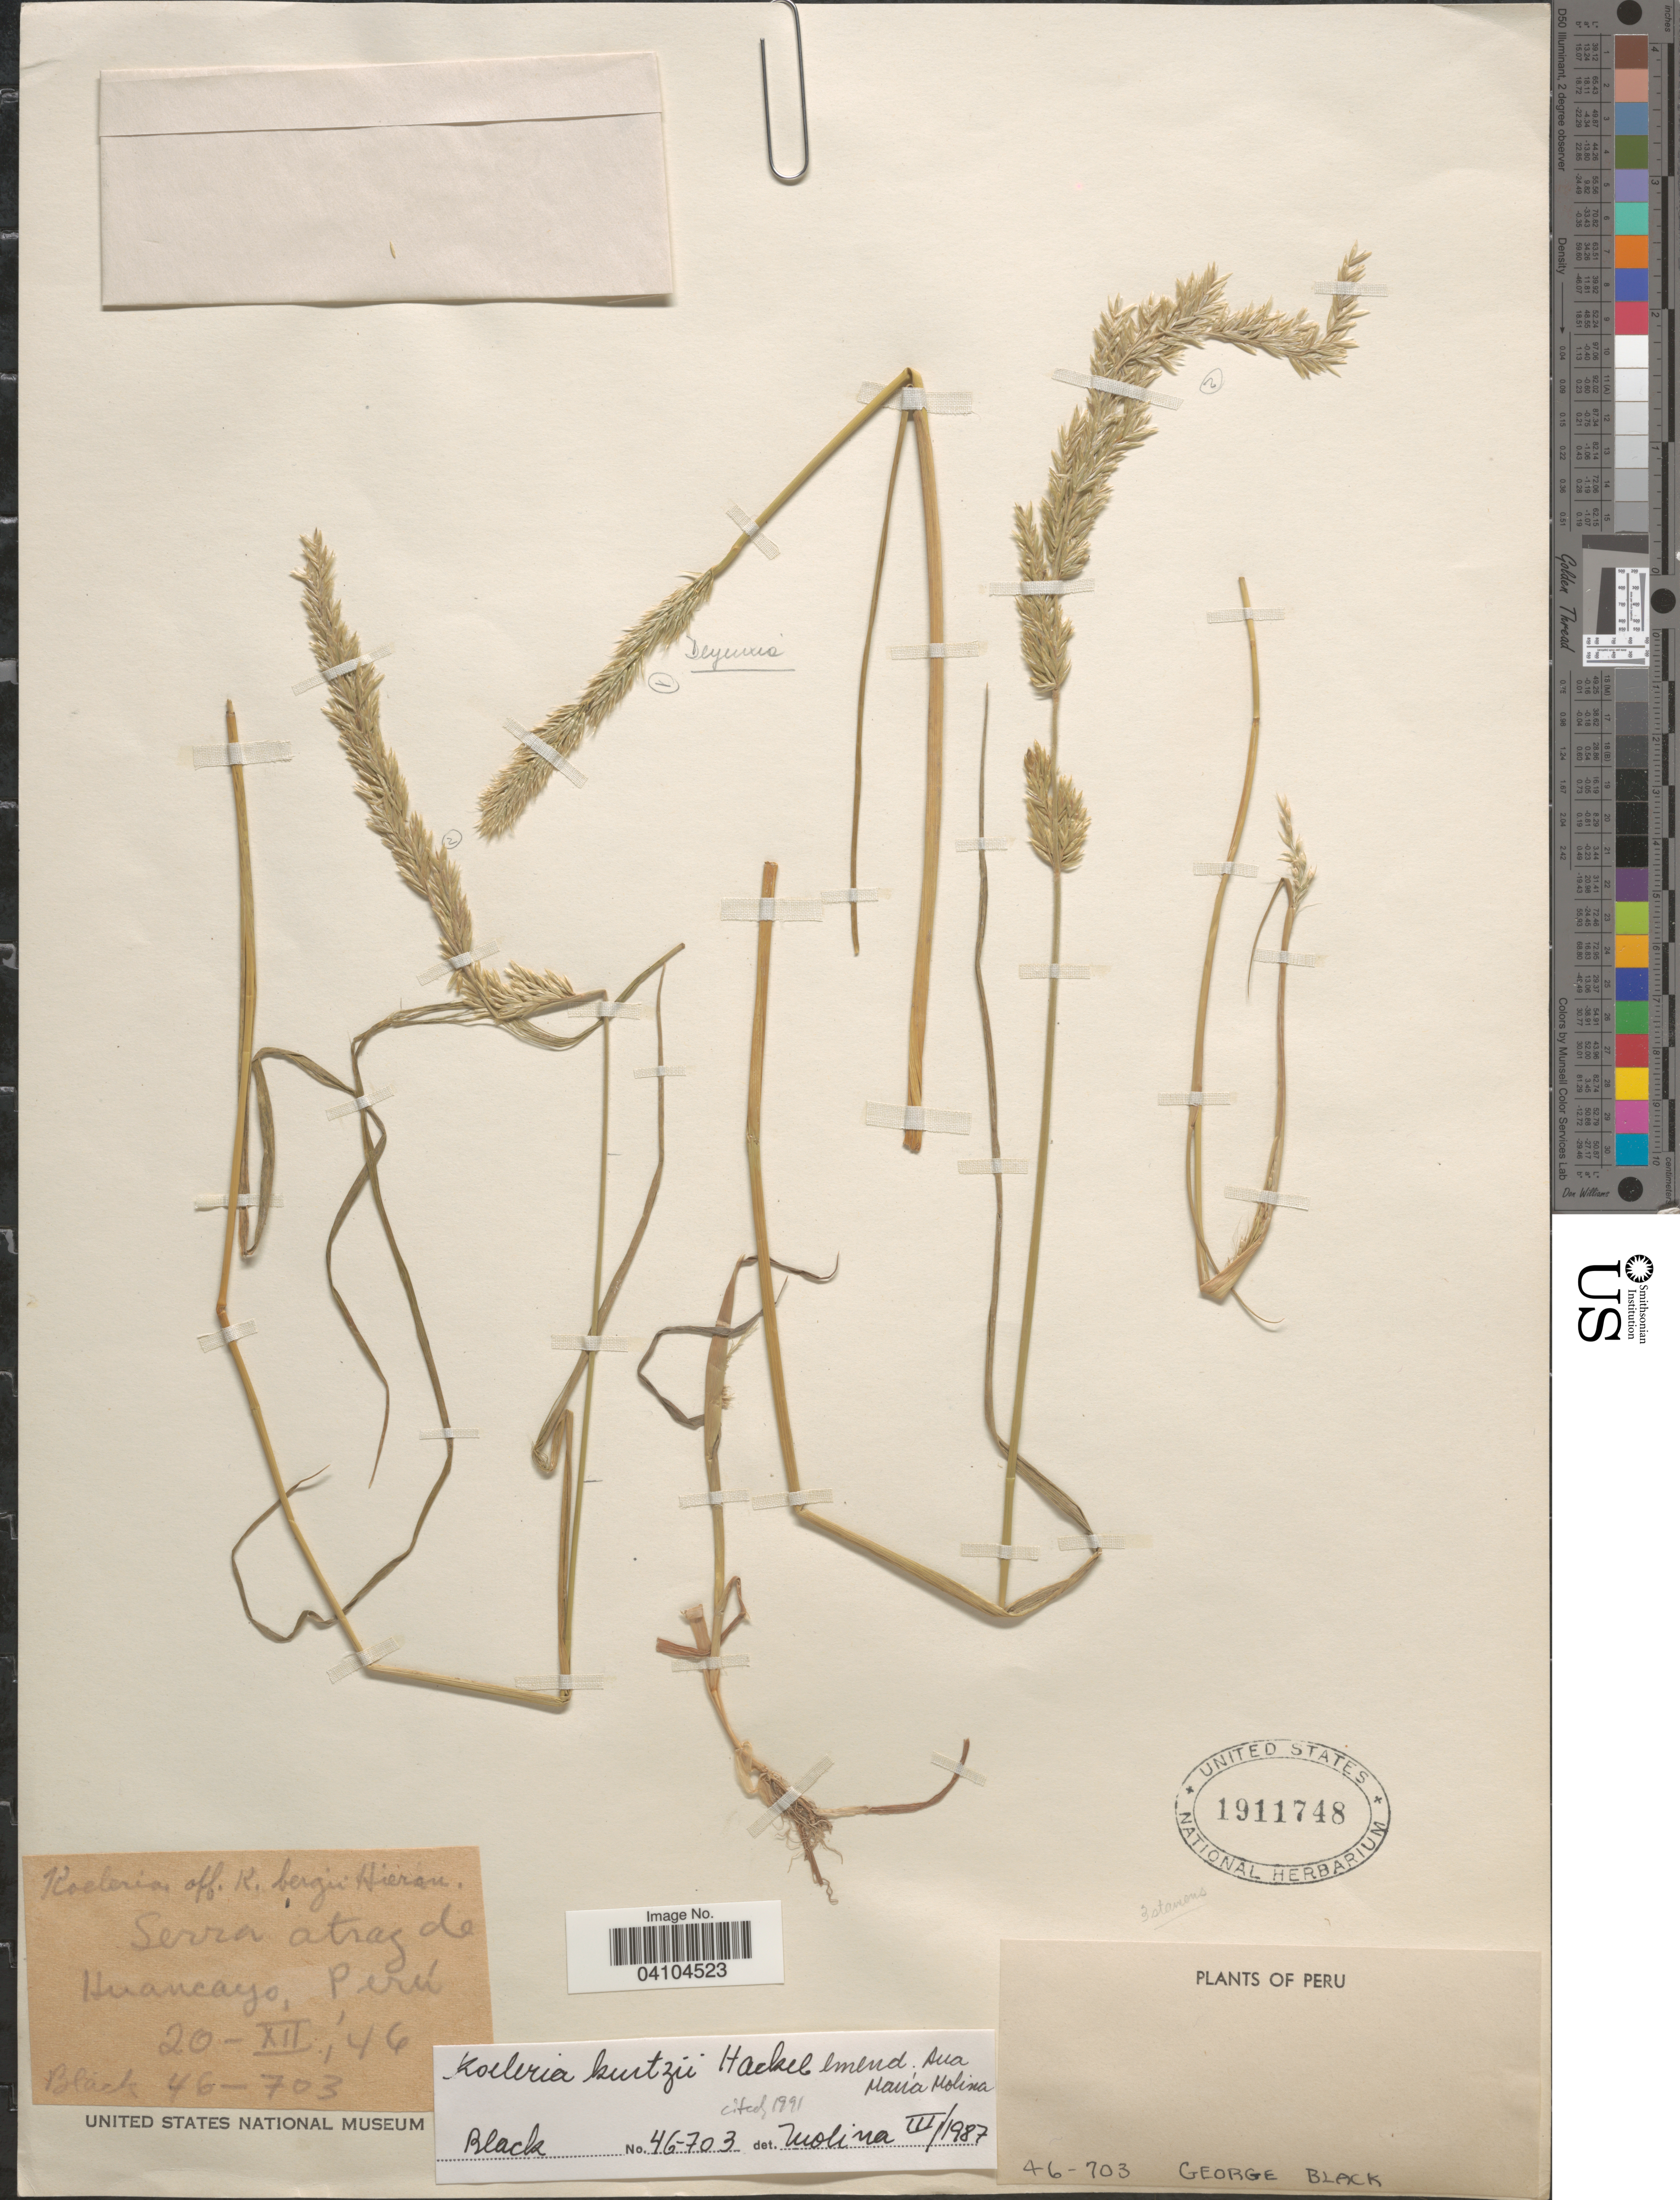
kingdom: Plantae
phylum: Tracheophyta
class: Liliopsida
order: Poales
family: Poaceae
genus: Koeleria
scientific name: Koeleria kurtzii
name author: Hack. ex Kurtz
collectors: G. A. Black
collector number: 46-703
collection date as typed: Transcribed d/m/y: 20/12/46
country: Peru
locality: Serra atraz de Huancayo.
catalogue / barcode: US 1911748